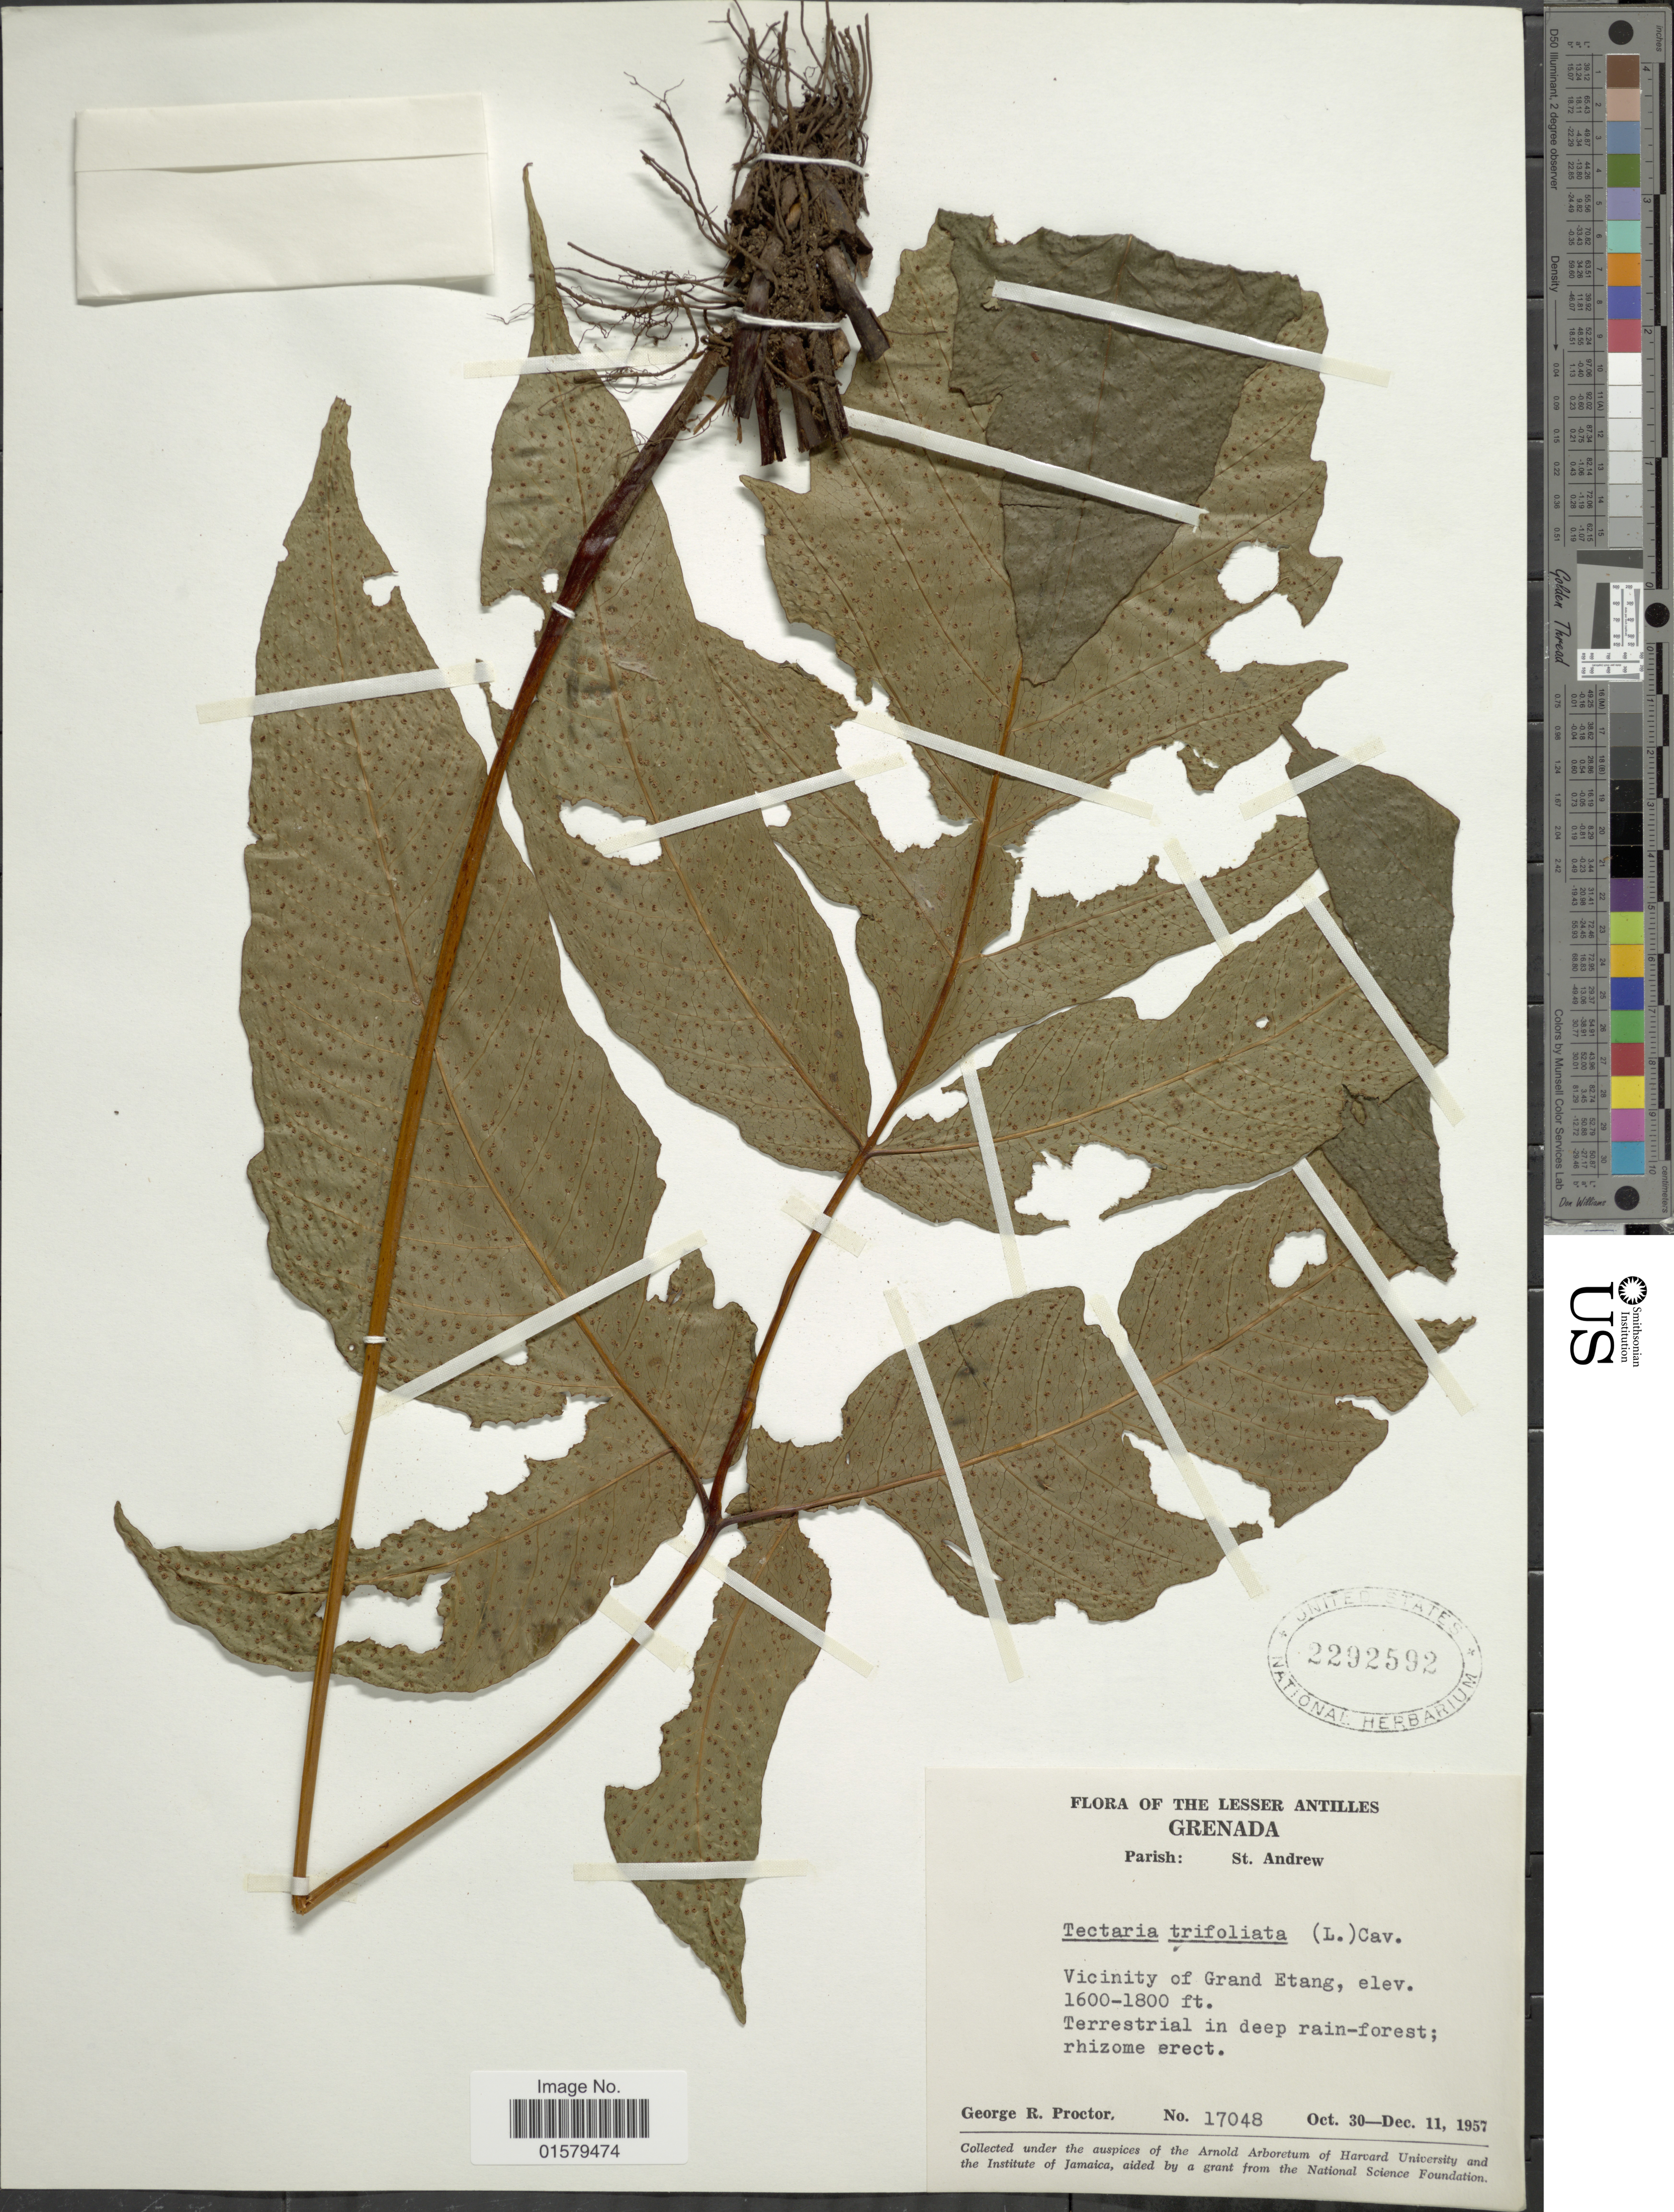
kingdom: Plantae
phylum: Tracheophyta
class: Polypodiopsida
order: Polypodiales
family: Tectariaceae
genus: Tectaria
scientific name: Tectaria trifoliata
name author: (L.) Cav.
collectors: G. R. Proctor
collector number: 17048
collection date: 1957-10-30/1957-12-11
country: Grenada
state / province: Saint Andrew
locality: The Lesser Antilles, Vicinity of Grand Etang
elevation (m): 488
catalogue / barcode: US 2292592